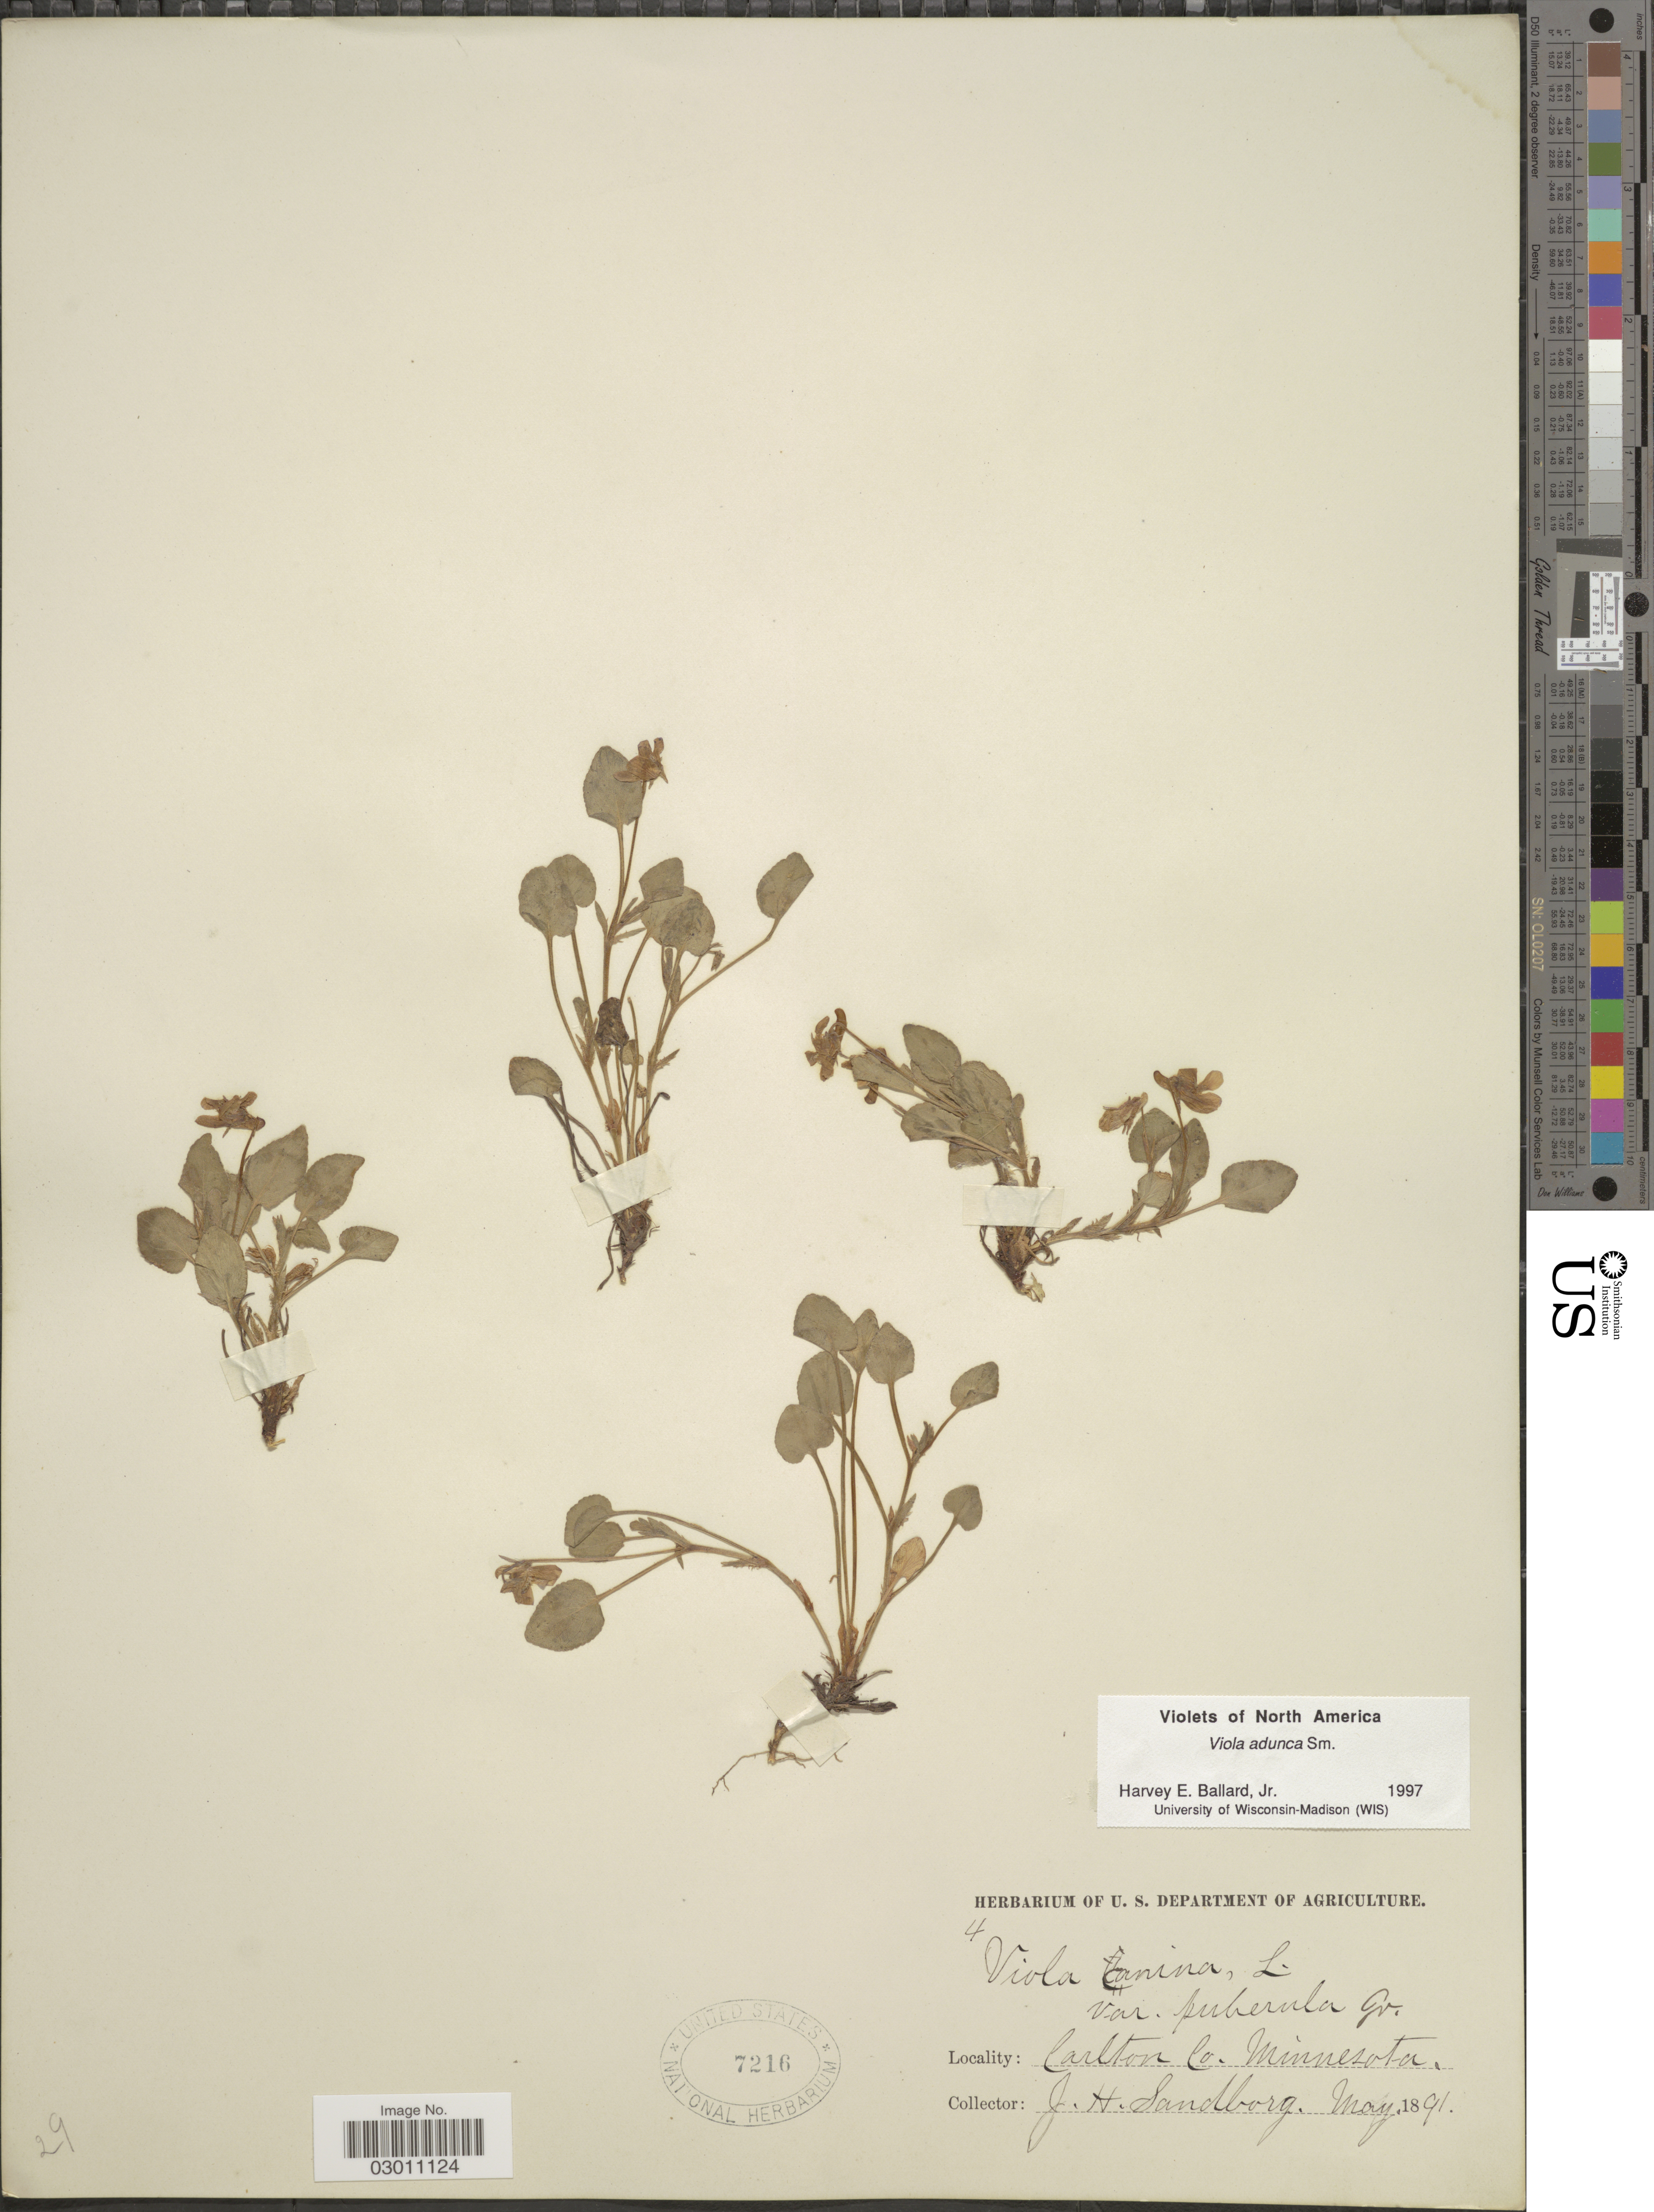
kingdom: Plantae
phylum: Tracheophyta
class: Magnoliopsida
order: Malpighiales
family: Violaceae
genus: Viola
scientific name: Viola adunca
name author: Sm.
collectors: J. H. Sandberg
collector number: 4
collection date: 1891-05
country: United States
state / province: Minnesota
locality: Carlton Co.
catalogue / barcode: US 7216